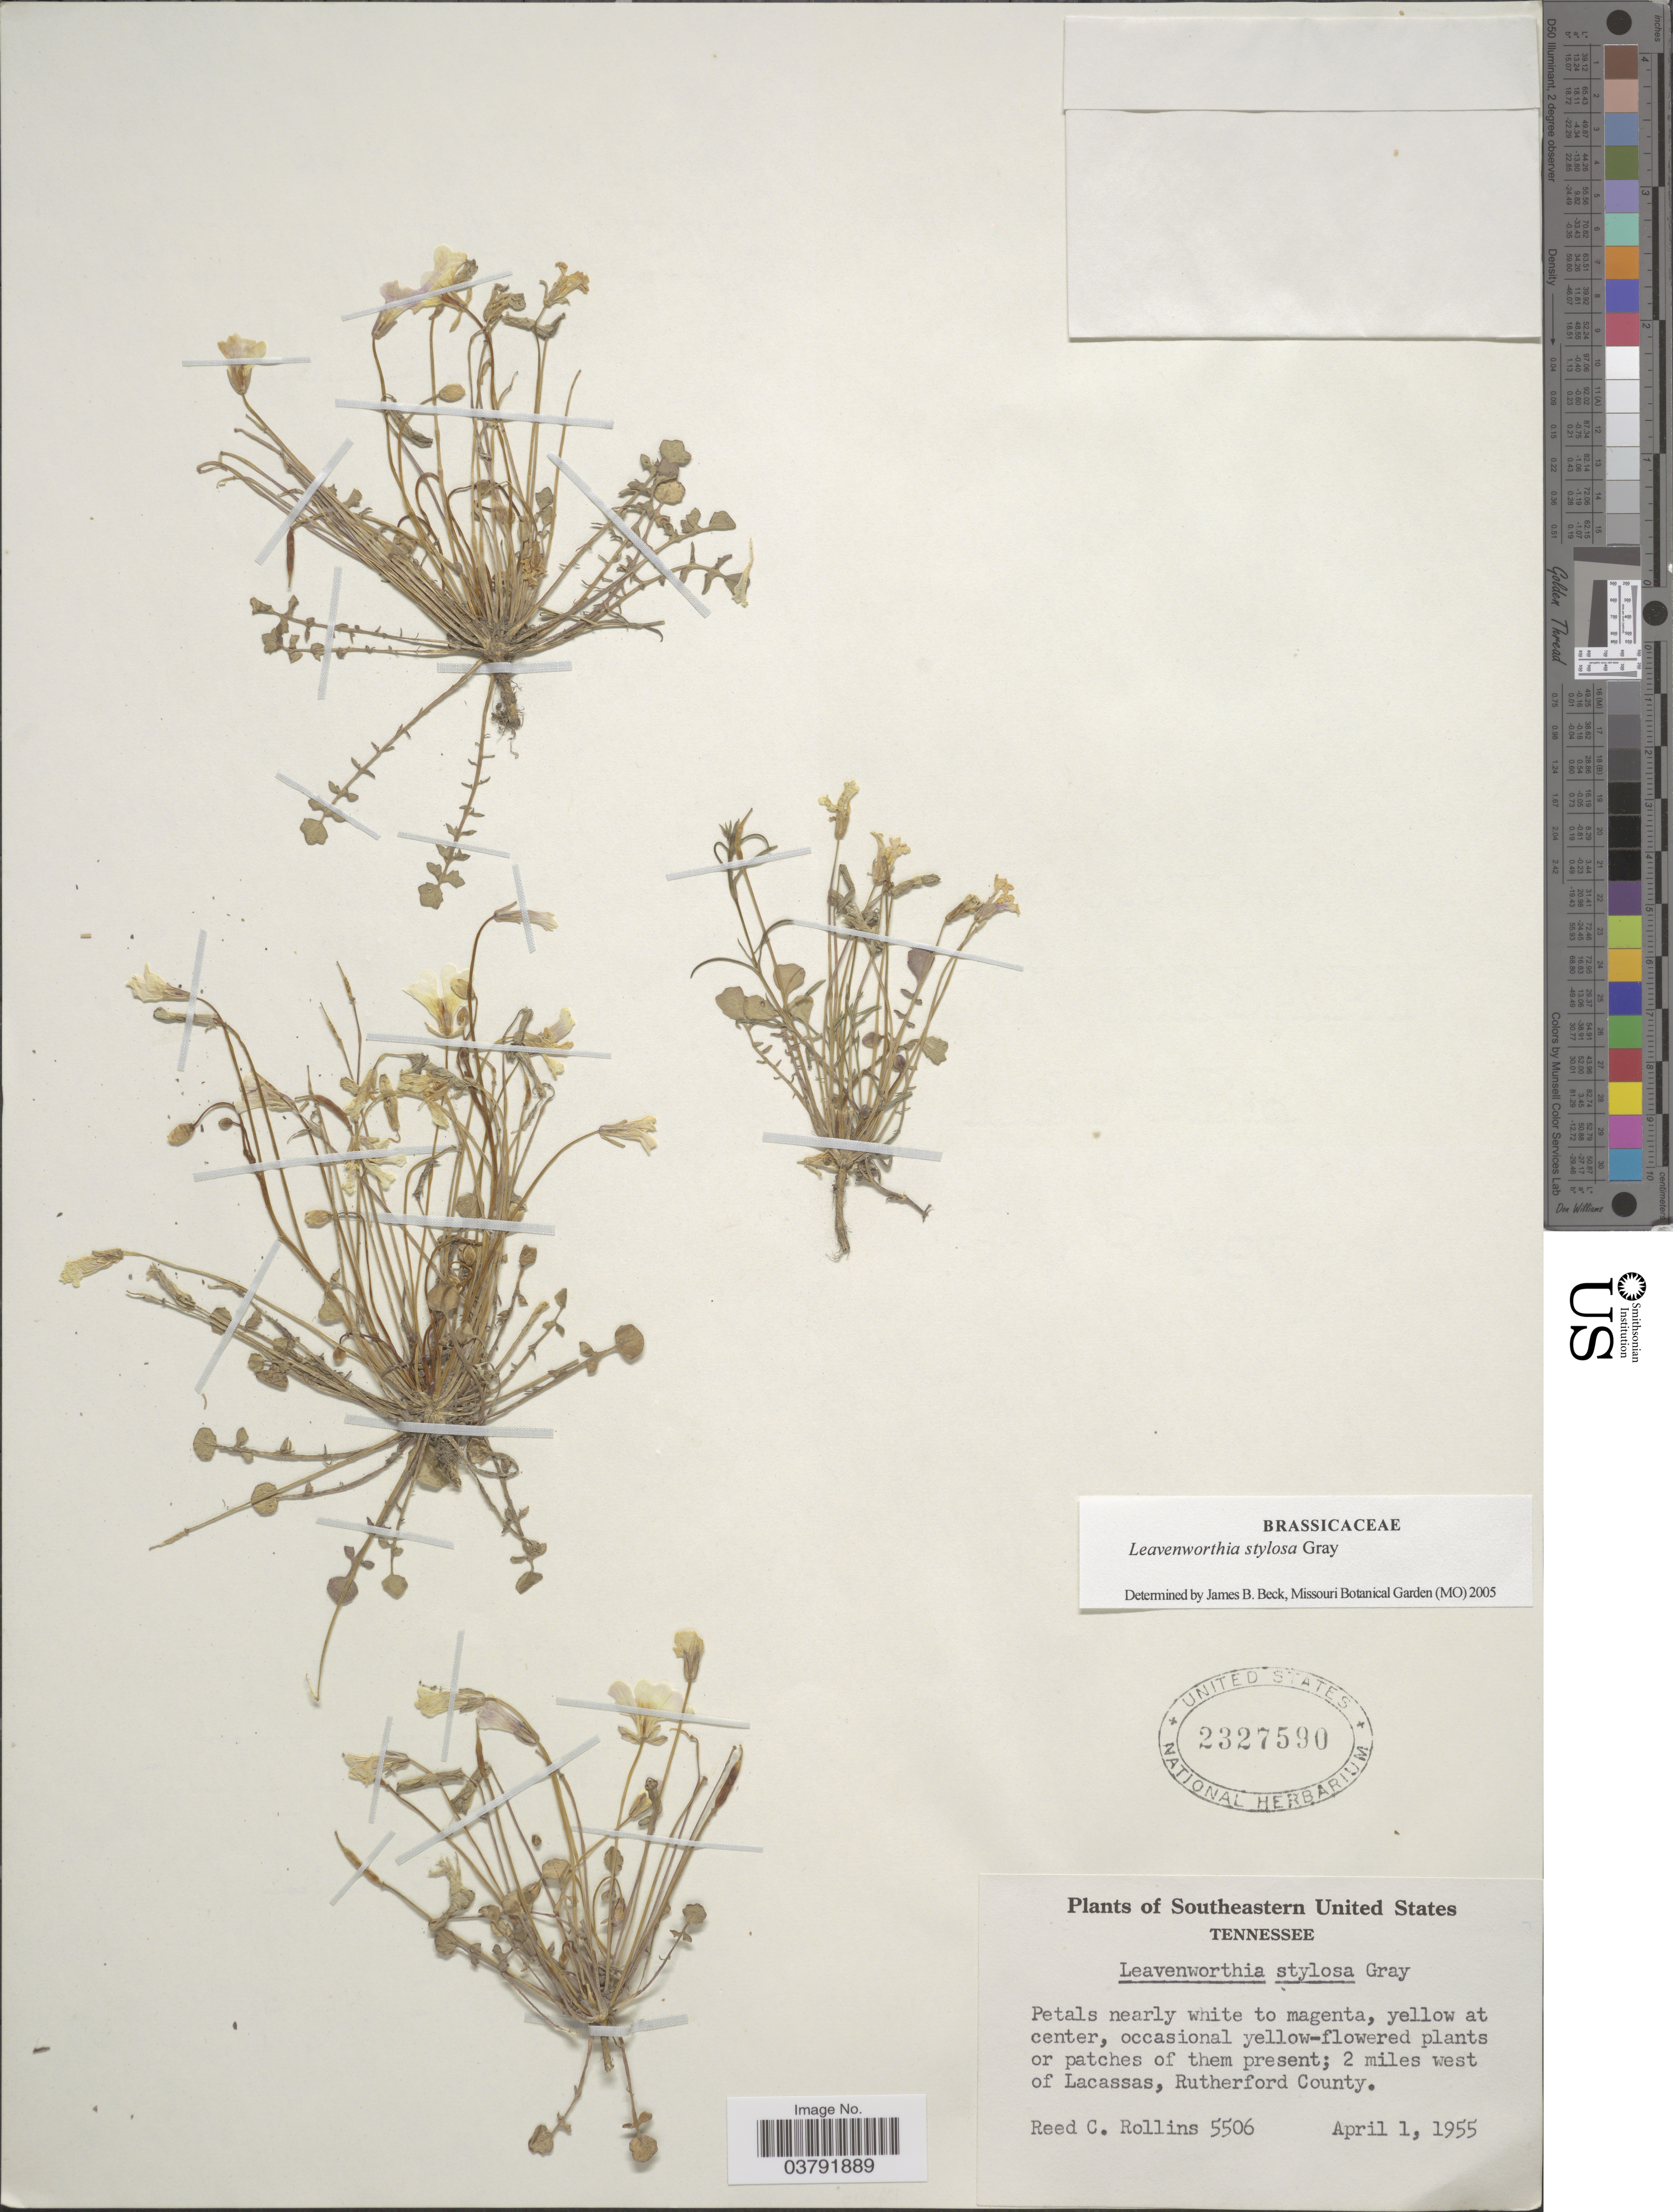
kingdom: Plantae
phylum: Tracheophyta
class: Magnoliopsida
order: Brassicales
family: Brassicaceae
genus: Leavenworthia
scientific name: Leavenworthia stylosa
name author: A. Gray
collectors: R. C. Rollins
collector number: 5506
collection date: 1955-04-01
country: United States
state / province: Tennessee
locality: Southeastern United States. 2 miles west of Lacassas, Rutherford County.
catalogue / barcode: US 2327590